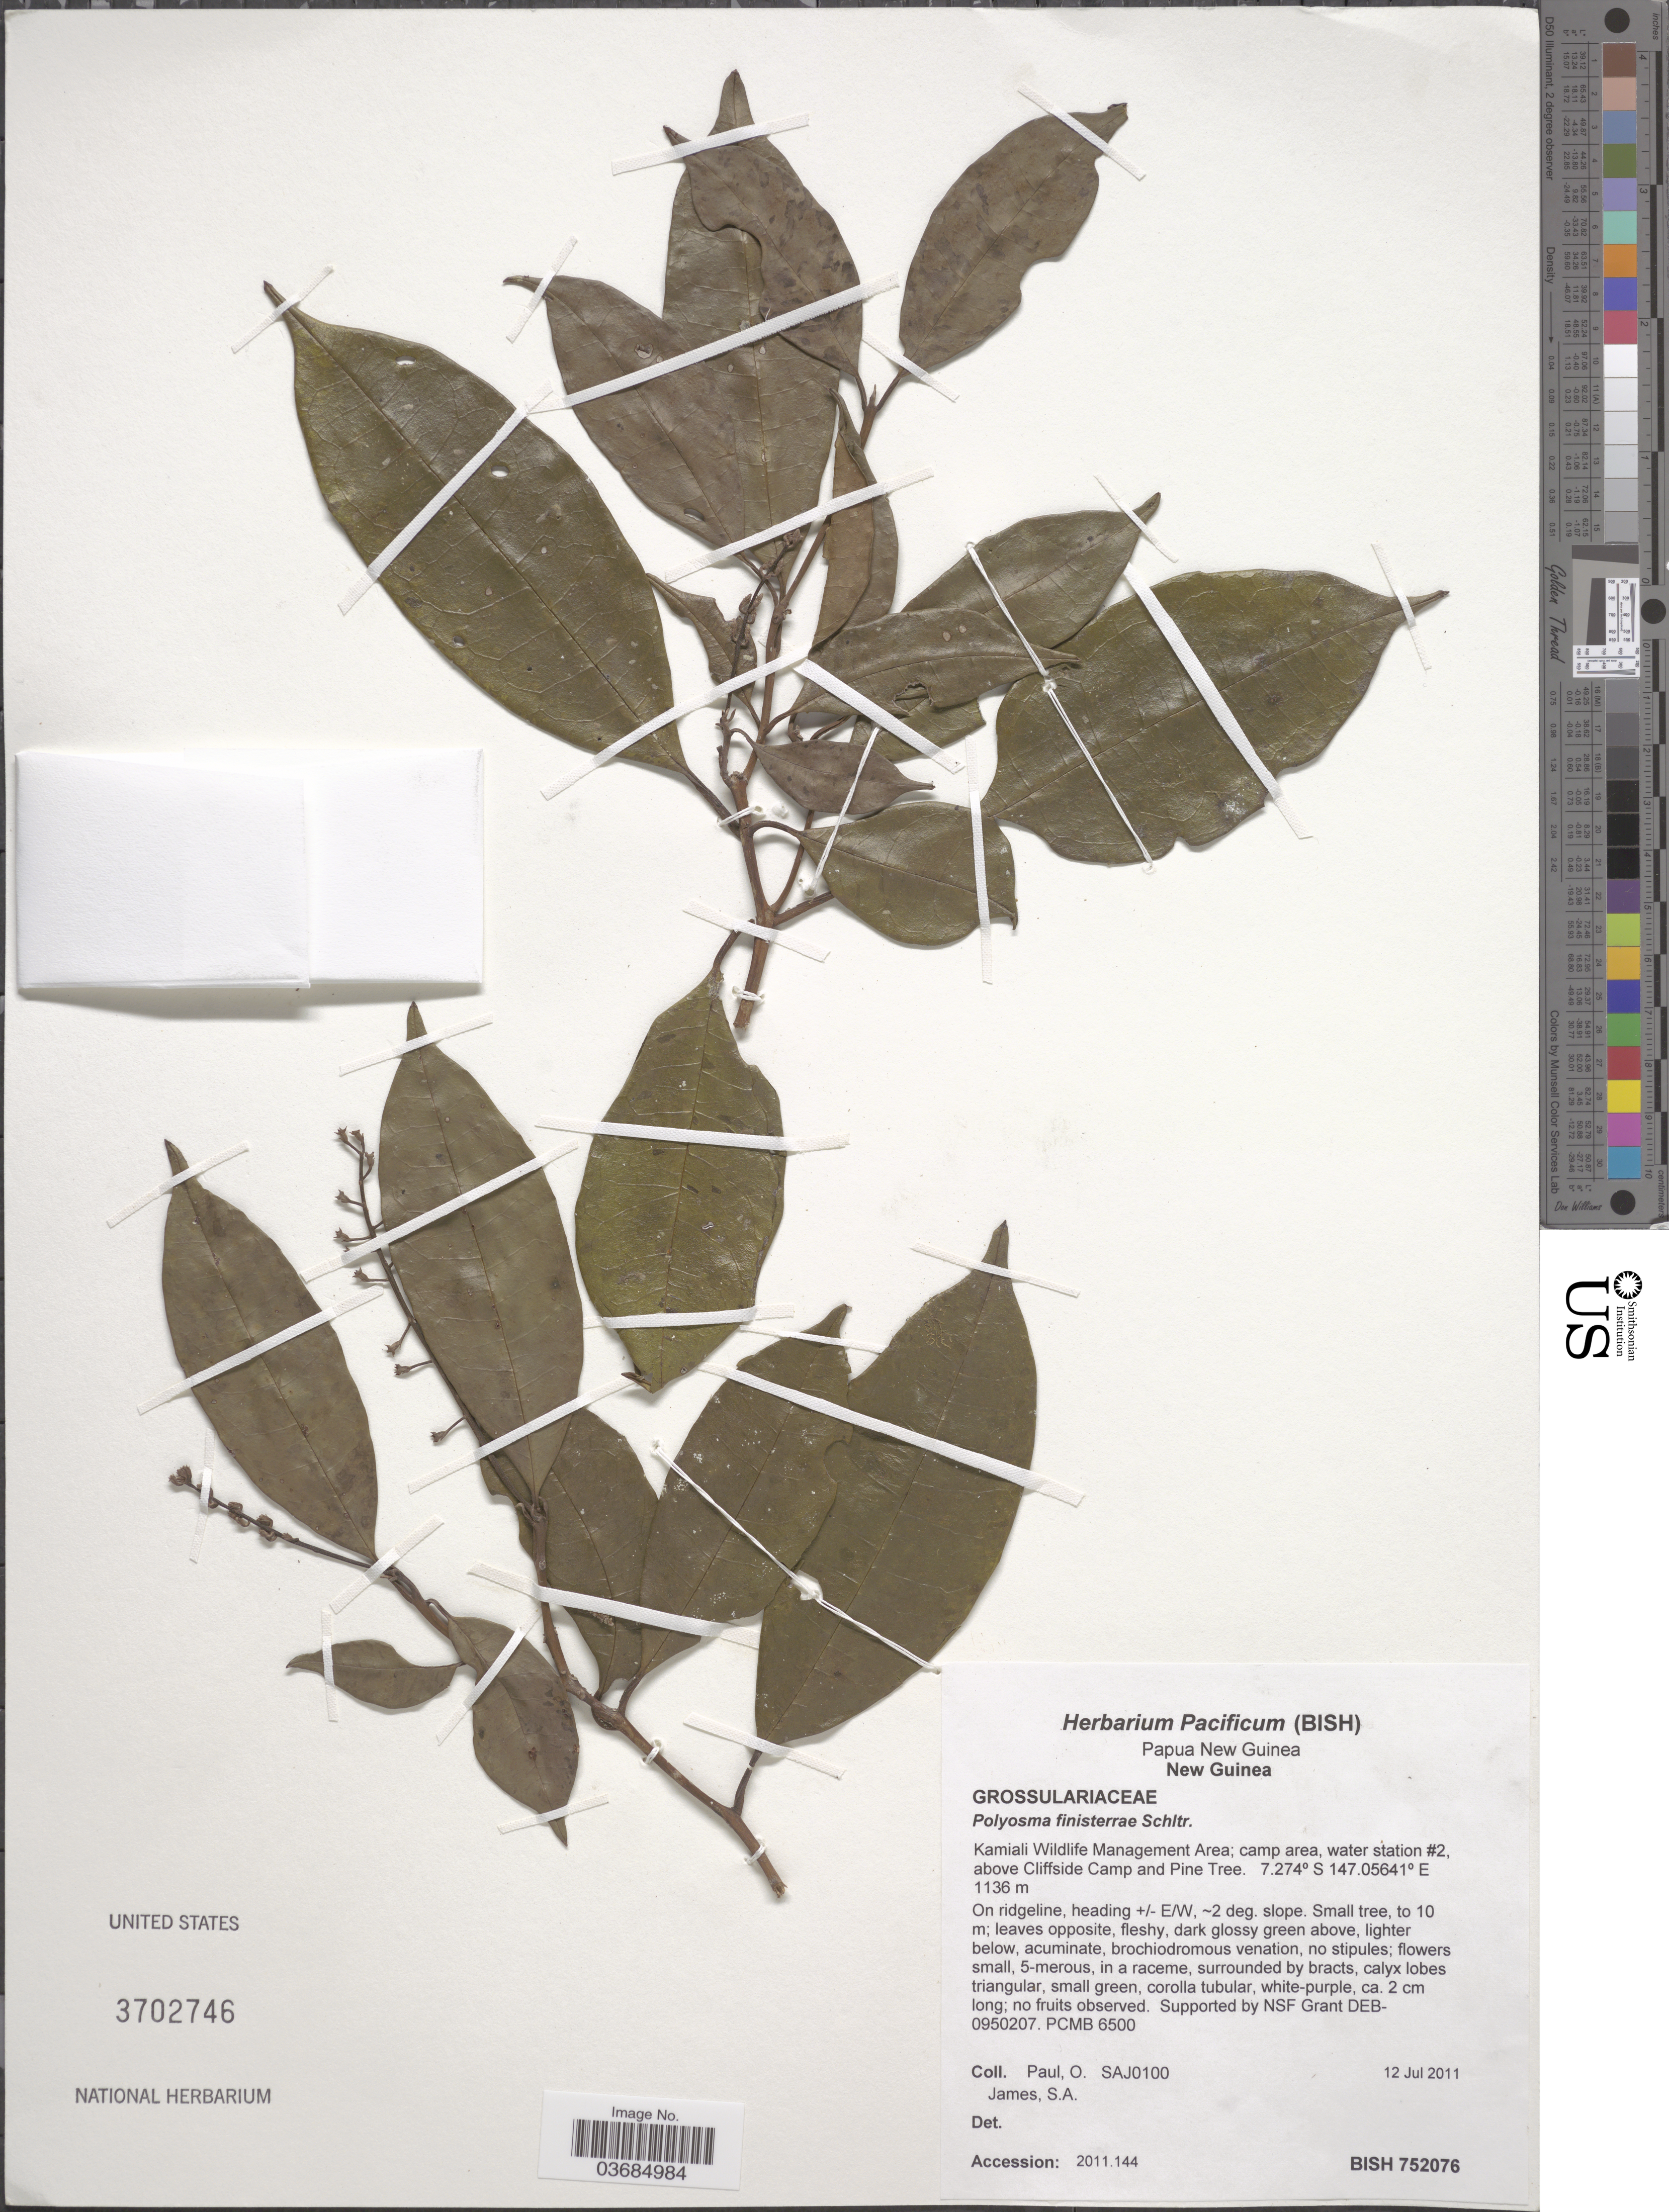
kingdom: Plantae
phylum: Tracheophyta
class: Magnoliopsida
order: Escalloniales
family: Escalloniaceae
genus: Polyosma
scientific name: Polyosma finisterrae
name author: Schltr.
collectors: O. Paul & S. James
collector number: SAJ0100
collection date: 2011-07-12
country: Papua New Guinea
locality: New Guinea. Kamiali Wildlife Management Area; camp area, water section #2, above Cliffside Camp and Pine Tree.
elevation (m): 1136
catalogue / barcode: US 3702746